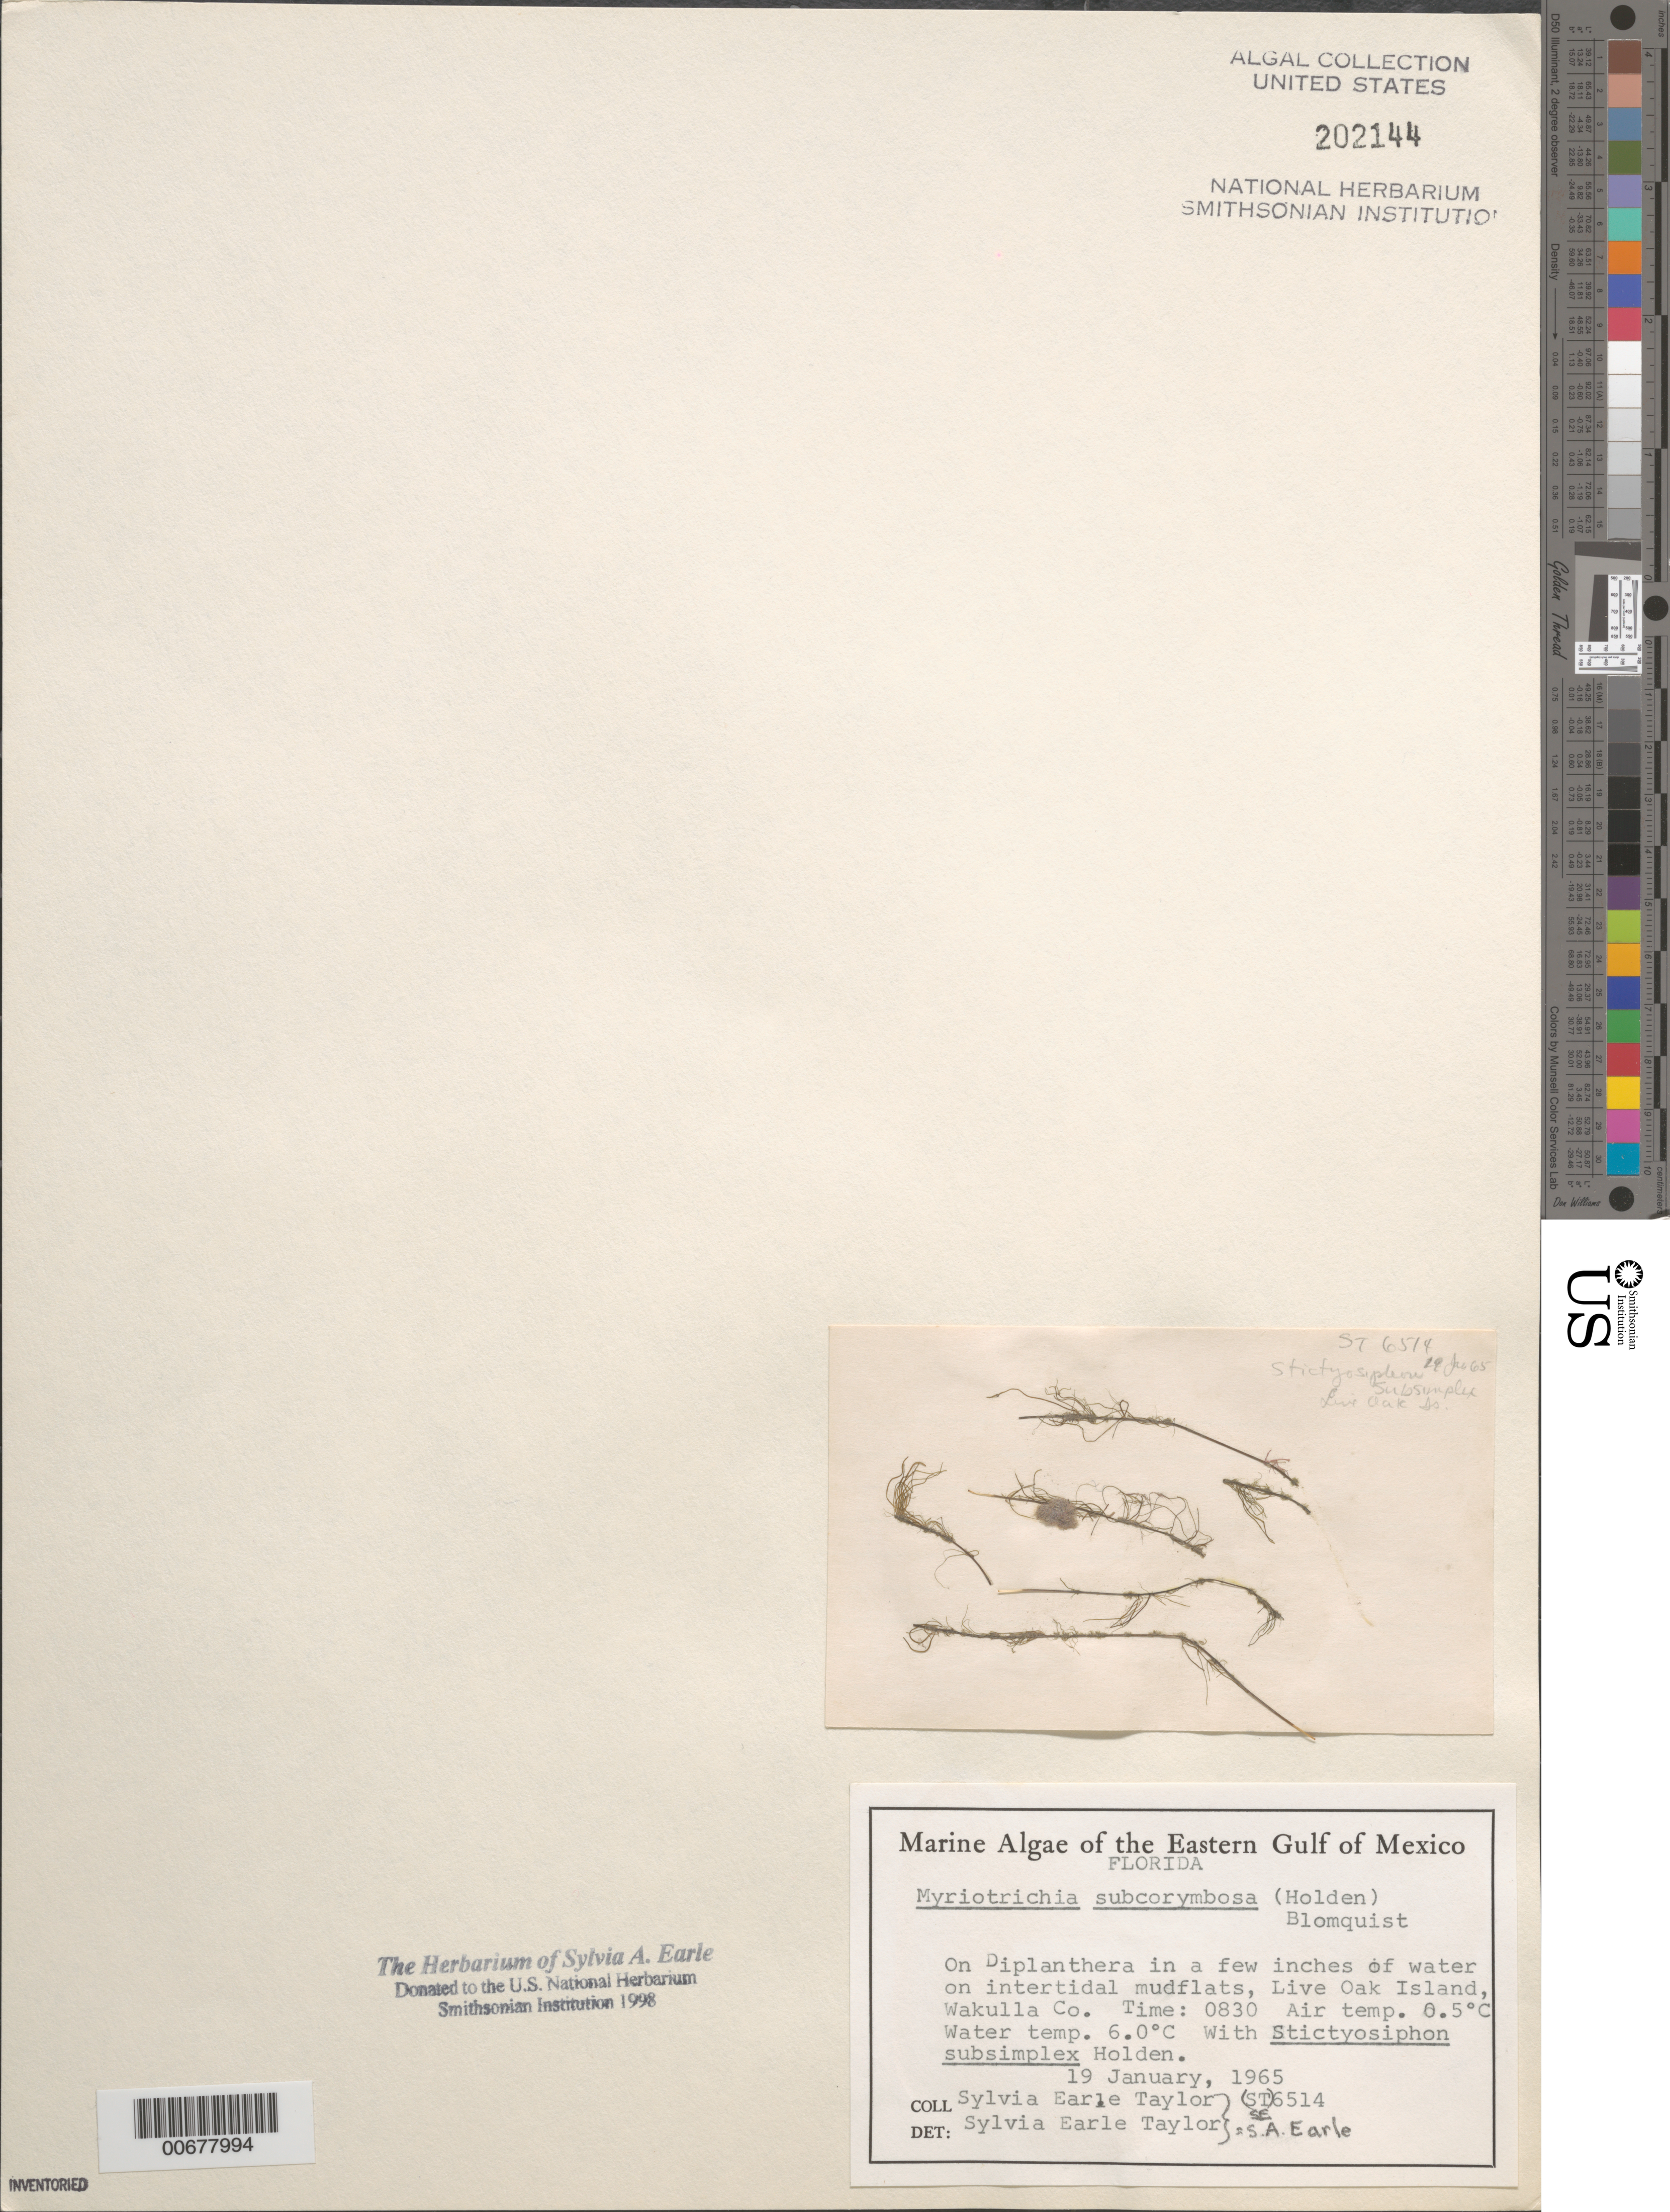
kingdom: Chromista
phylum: Ochrophyta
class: Phaeophyceae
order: Ectocarpales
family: Chordariaceae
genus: Hummia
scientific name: Hummia onusta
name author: (Kütz.) J. Fiore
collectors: S. A. Earle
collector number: SE 6514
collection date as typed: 19 Jan 1965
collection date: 1965-01-19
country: United States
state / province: Florida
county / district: Wakulla County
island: Live Oak Island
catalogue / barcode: US 202144